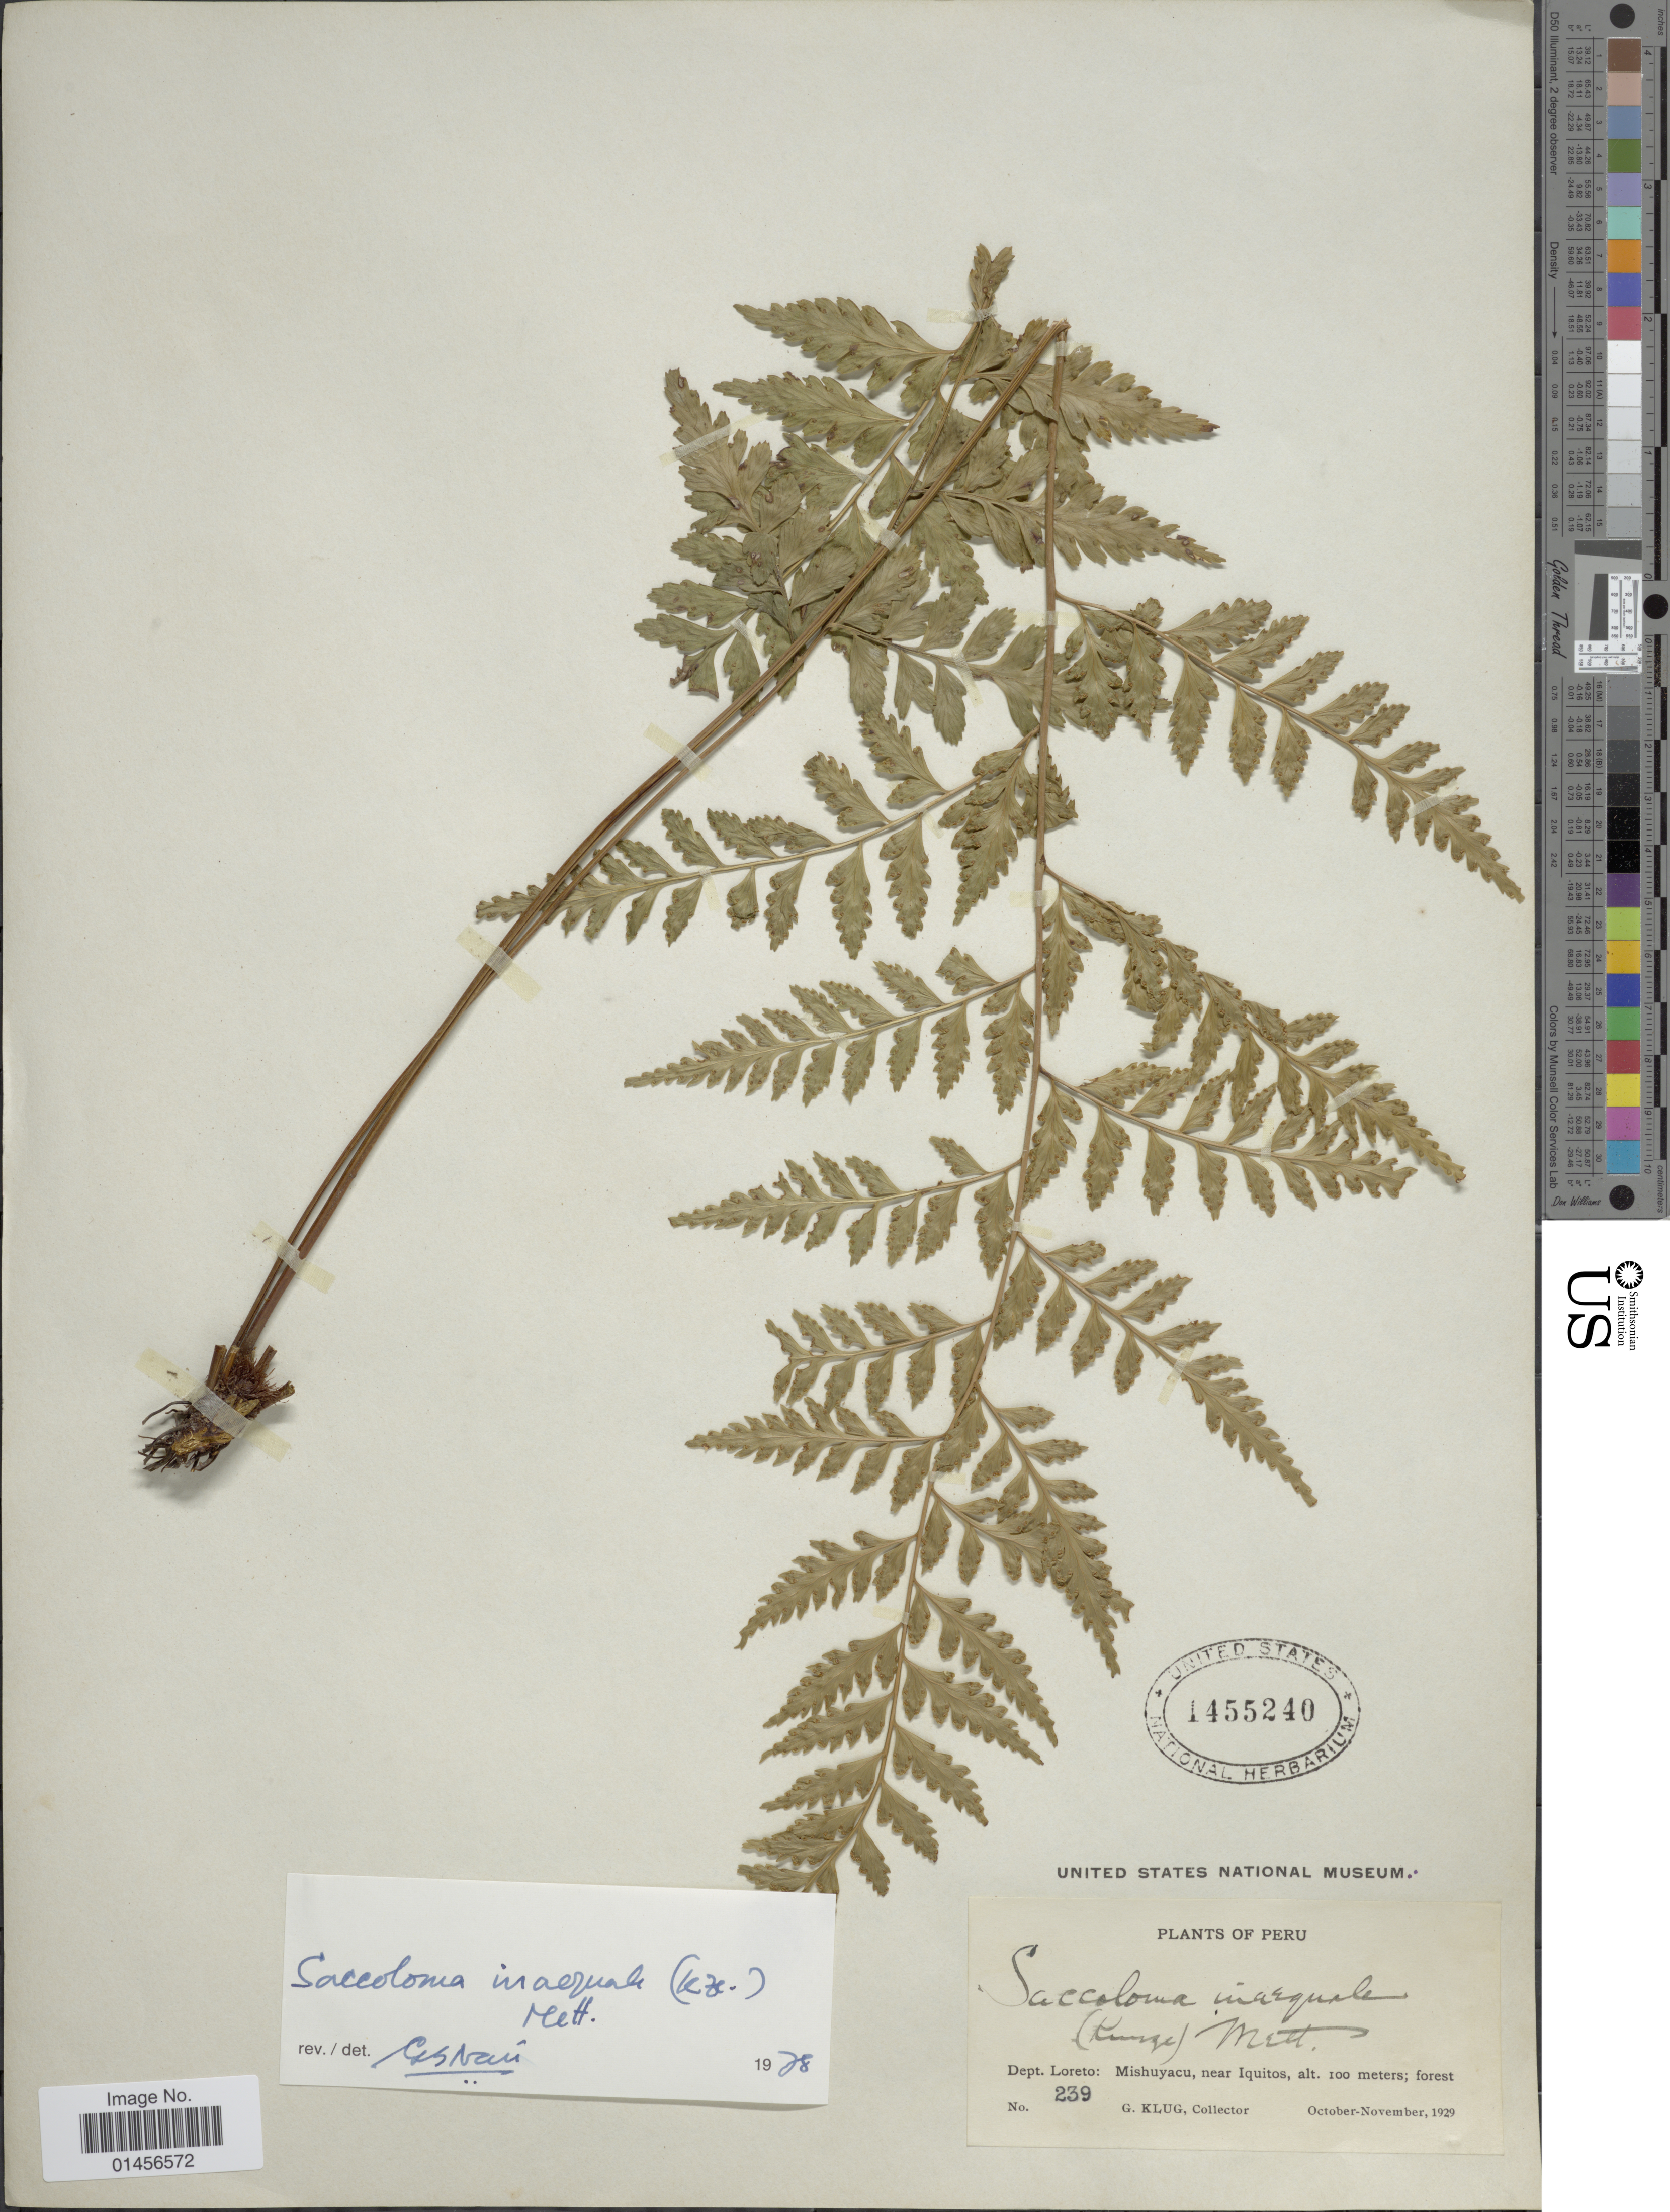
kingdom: Plantae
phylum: Tracheophyta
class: Polypodiopsida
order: Polypodiales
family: Saccolomataceae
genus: Saccoloma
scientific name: Saccoloma inaequale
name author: (Kunze) Mett.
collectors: G. Klug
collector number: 239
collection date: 1929-10/1929-11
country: Peru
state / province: Loreto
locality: Mishuyacu, near Iquitos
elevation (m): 100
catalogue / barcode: US 1455240